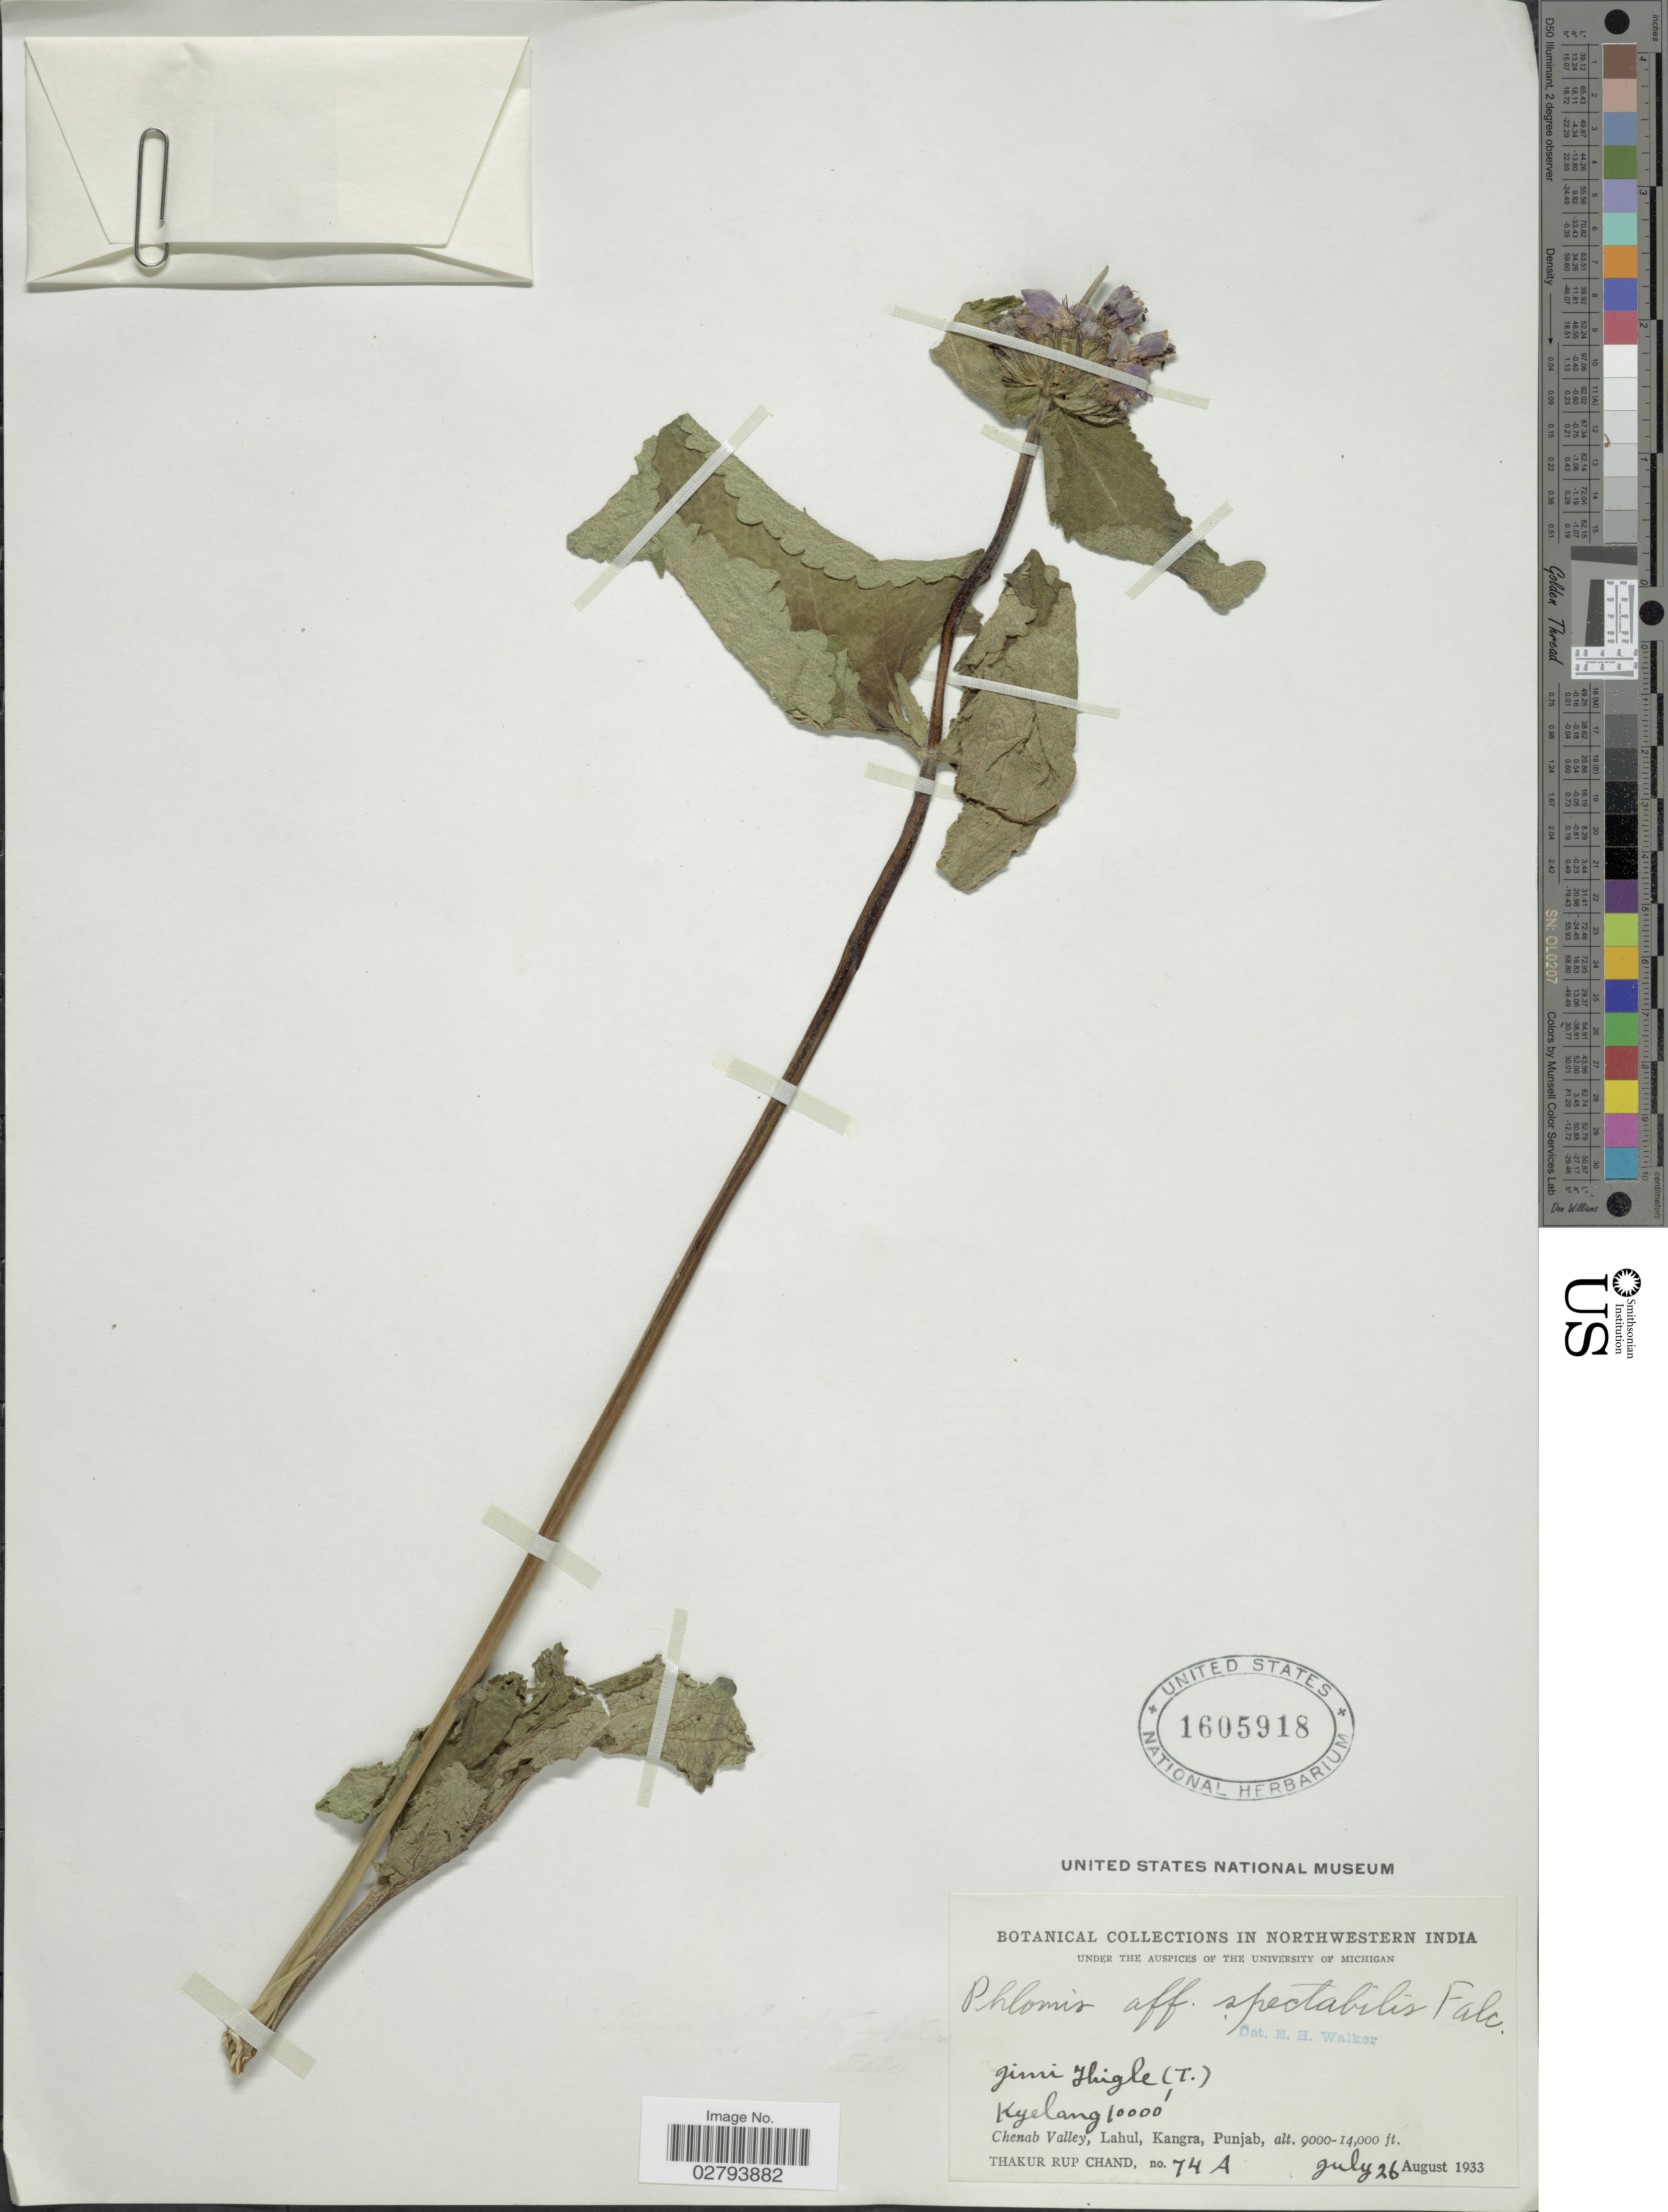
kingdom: Plantae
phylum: Tracheophyta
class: Magnoliopsida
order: Lamiales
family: Lamiaceae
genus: Phlomoides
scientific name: Phlomoides spectabilis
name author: (Falc. ex Benth.) Kamelin & Makhm.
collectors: T. R. Chand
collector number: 74A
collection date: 1933-07-26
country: India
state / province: Punjab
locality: Northwestern India, Jimi Thigle (T.), Kyelang, Chenab Valley, Lahul, Kangra.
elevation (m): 2743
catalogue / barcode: US 1605918